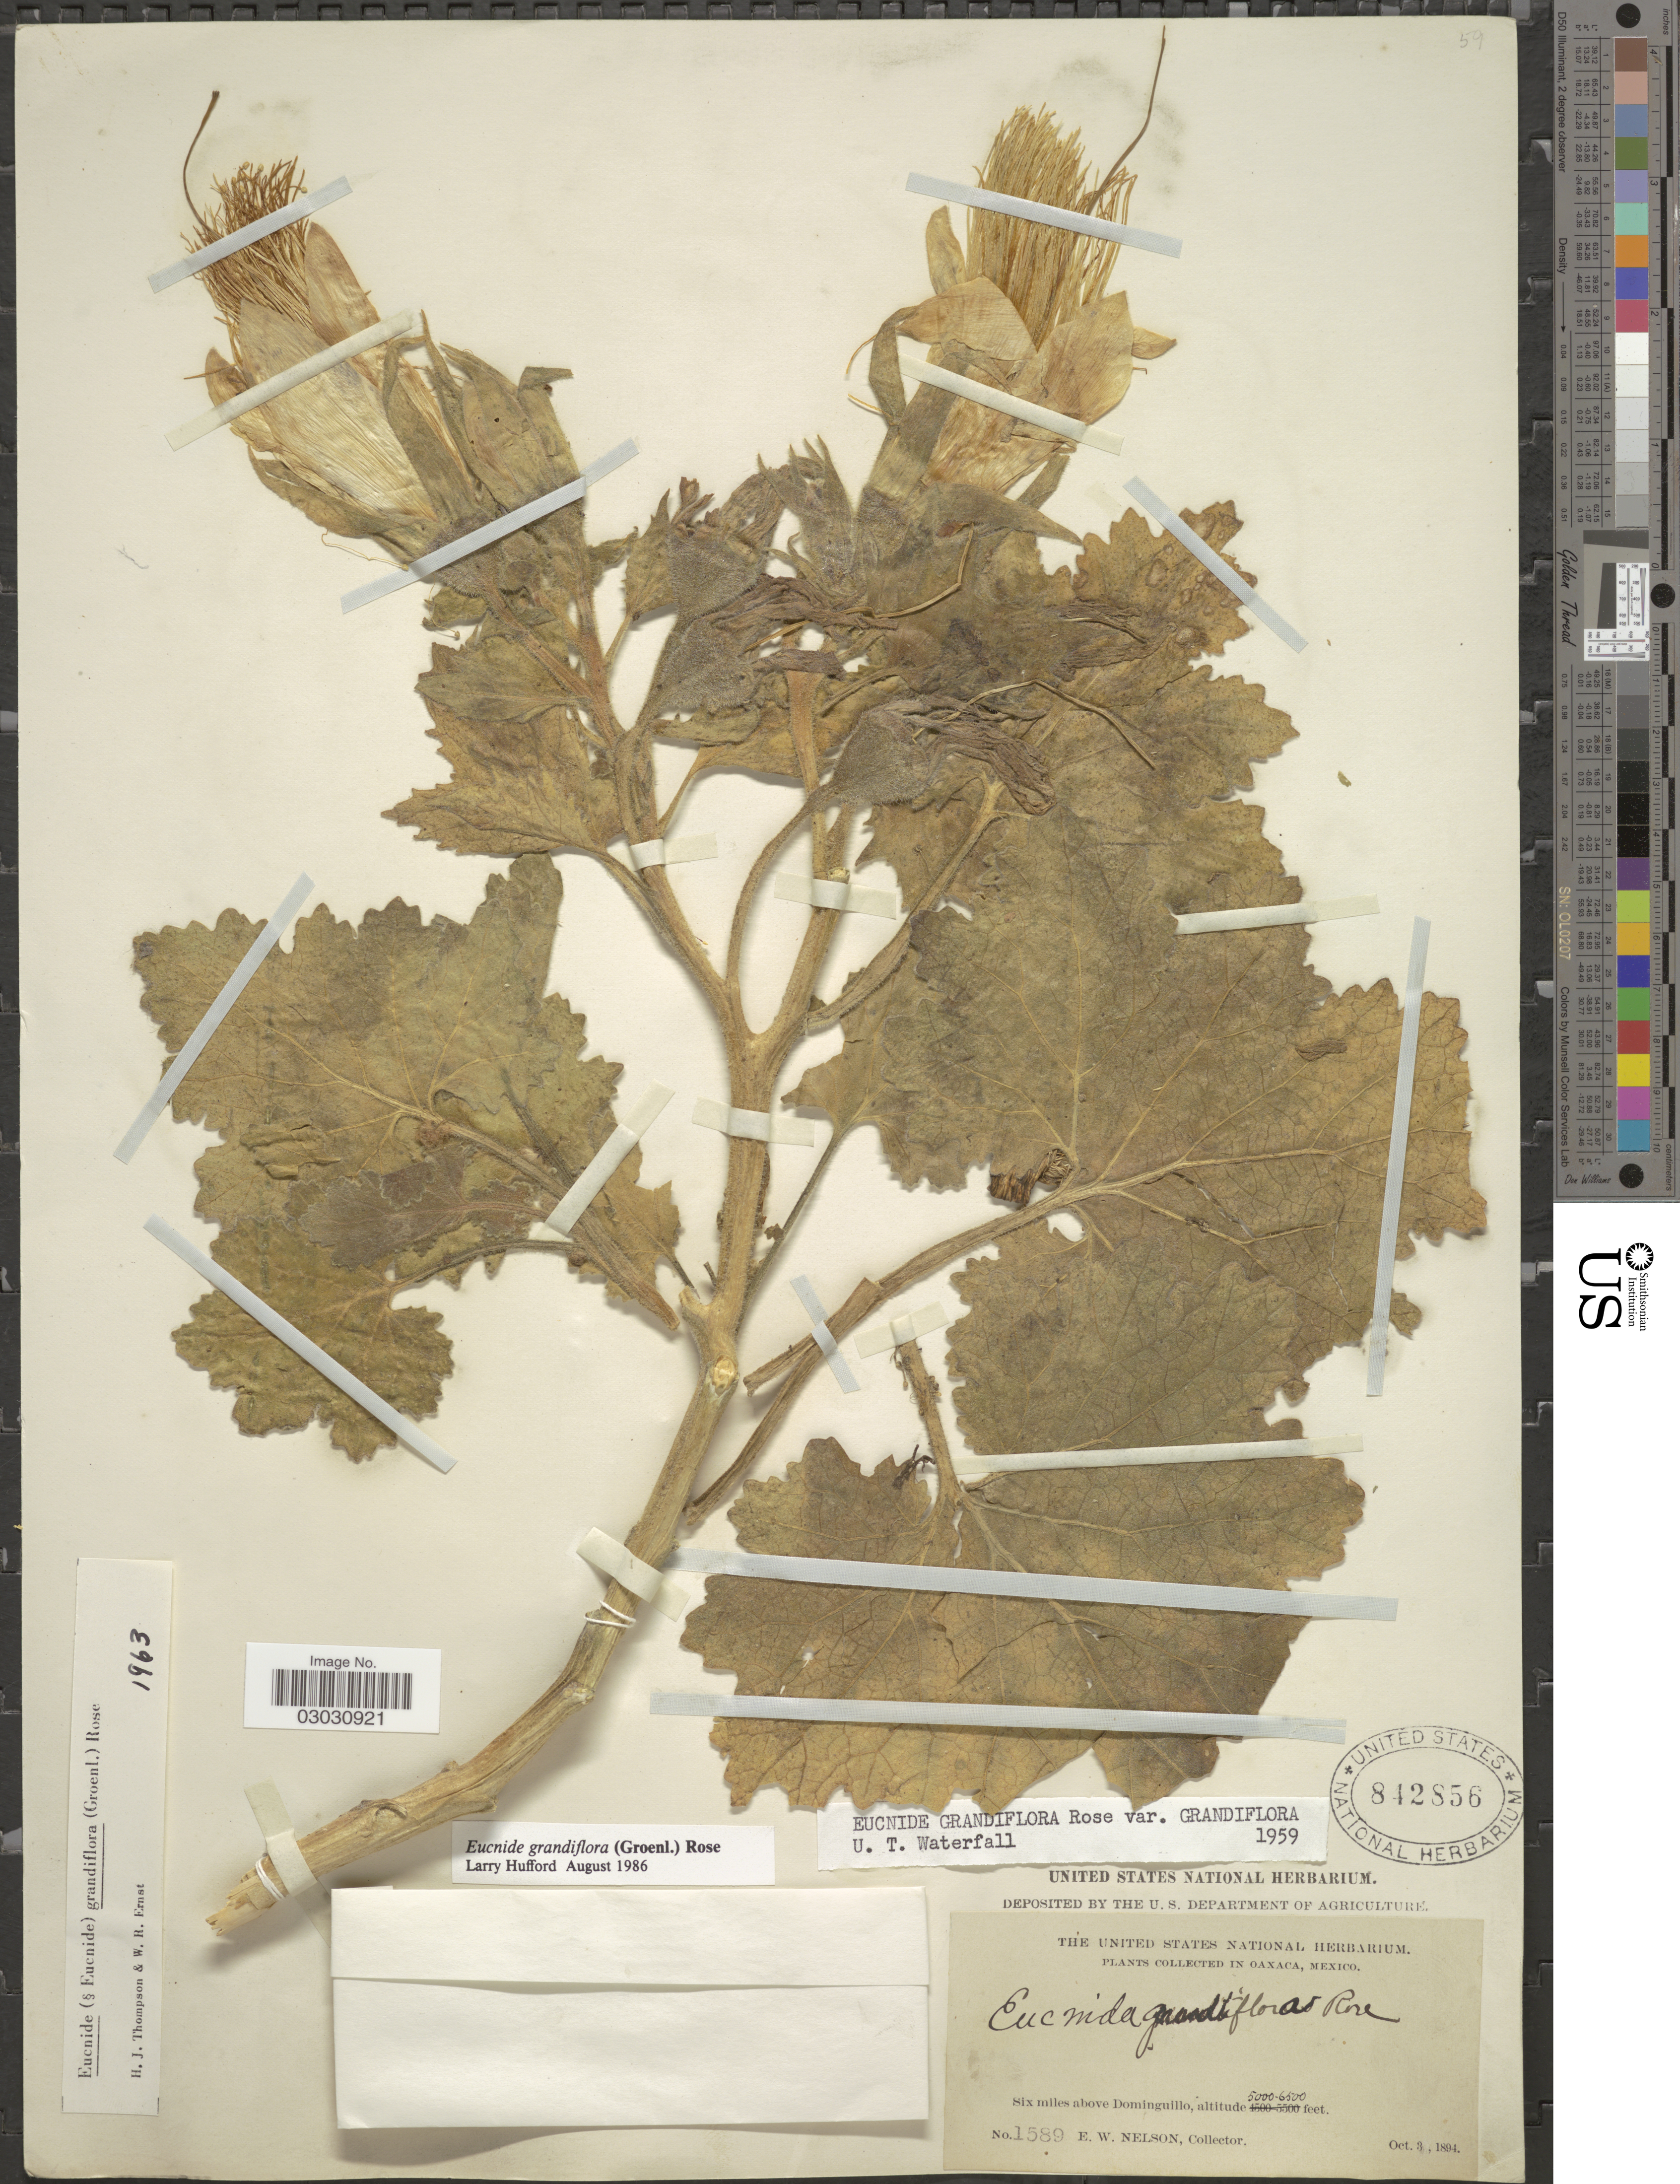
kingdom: Plantae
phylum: Tracheophyta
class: Magnoliopsida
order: Cornales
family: Loasaceae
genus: Eucnide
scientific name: Eucnide grandiflora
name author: (Groenland) Rose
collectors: E. W. Nelson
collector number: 1589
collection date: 1894-10-03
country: Mexico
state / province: Oaxaca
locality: Six miles above Dominguillo.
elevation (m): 1524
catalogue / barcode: US 842856